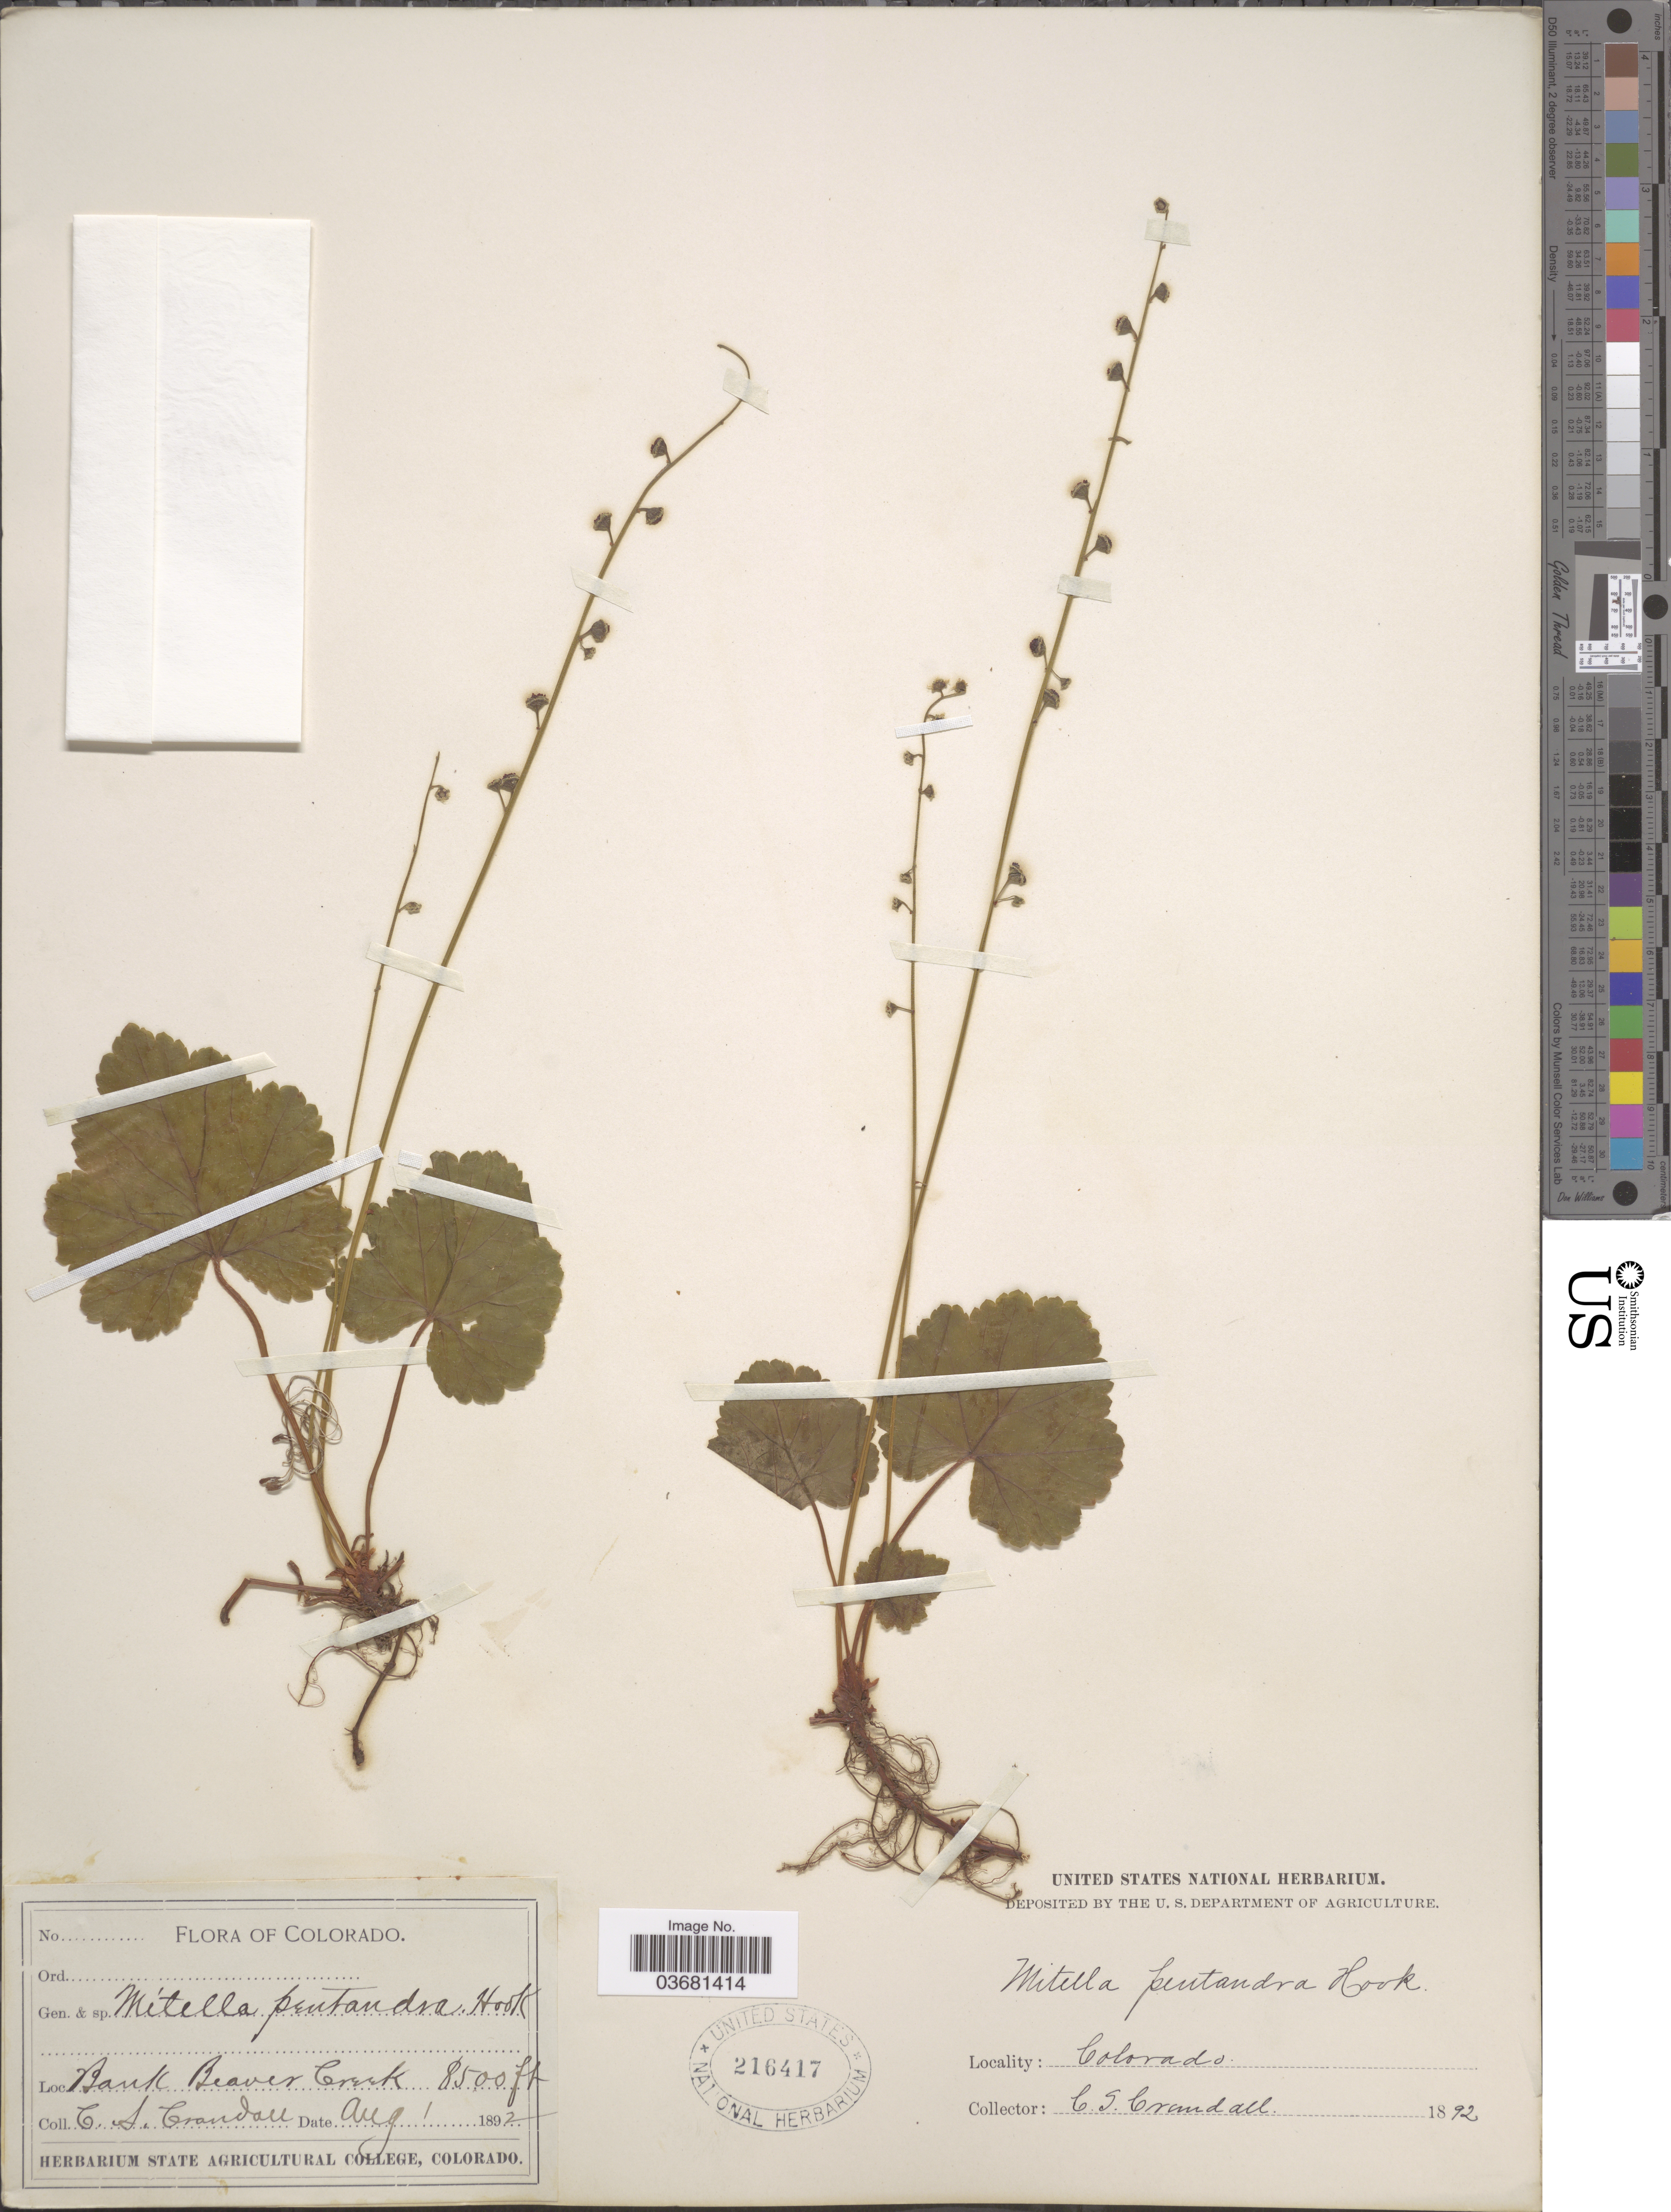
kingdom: Plantae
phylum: Tracheophyta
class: Magnoliopsida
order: Saxifragales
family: Saxifragaceae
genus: Mitella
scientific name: Mitella pentandra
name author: Hook.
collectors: C. Crandall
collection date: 1892-08-01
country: United States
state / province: Colorado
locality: Bank Beaver Creek.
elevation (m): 2591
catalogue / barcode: US 216417